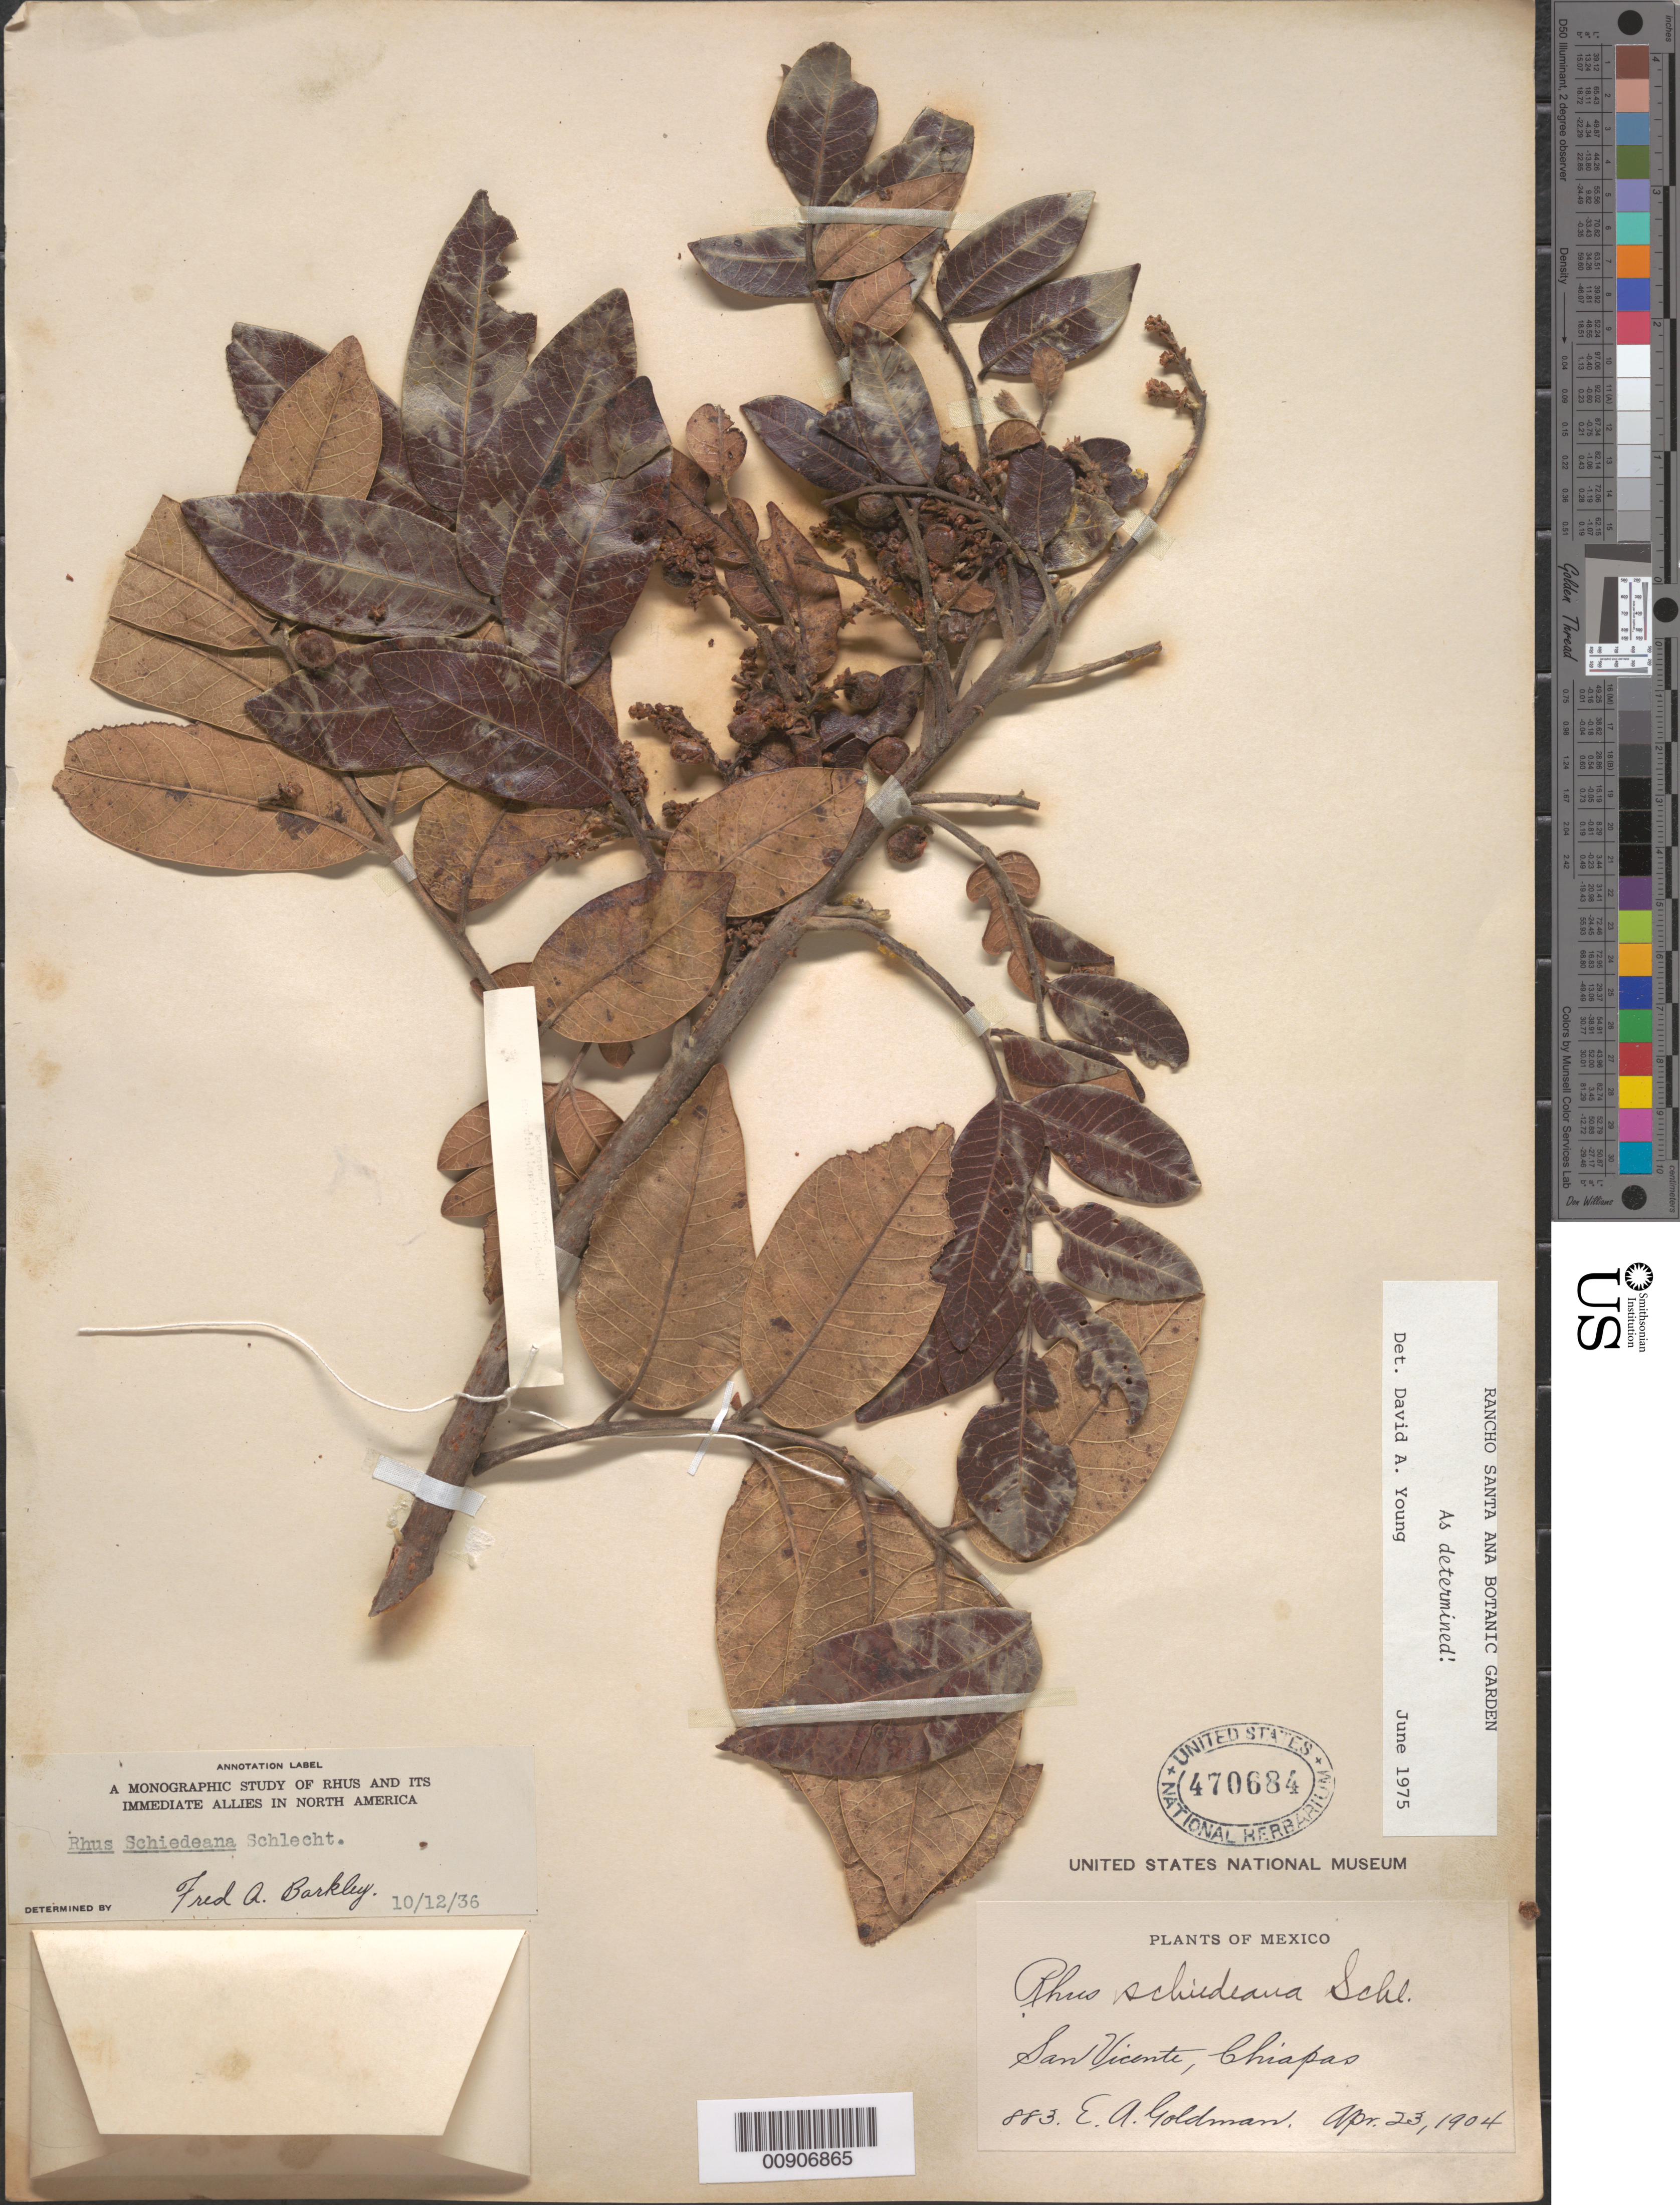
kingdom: Plantae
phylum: Tracheophyta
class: Magnoliopsida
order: Sapindales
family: Anacardiaceae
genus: Rhus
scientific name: Rhus schiedeana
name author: Schltdl.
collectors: E. A. Goldman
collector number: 883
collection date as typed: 23 Apr 1904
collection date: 1904-04-23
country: Mexico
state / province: Chiapas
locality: San Vicente, Chiapas.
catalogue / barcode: US 470684